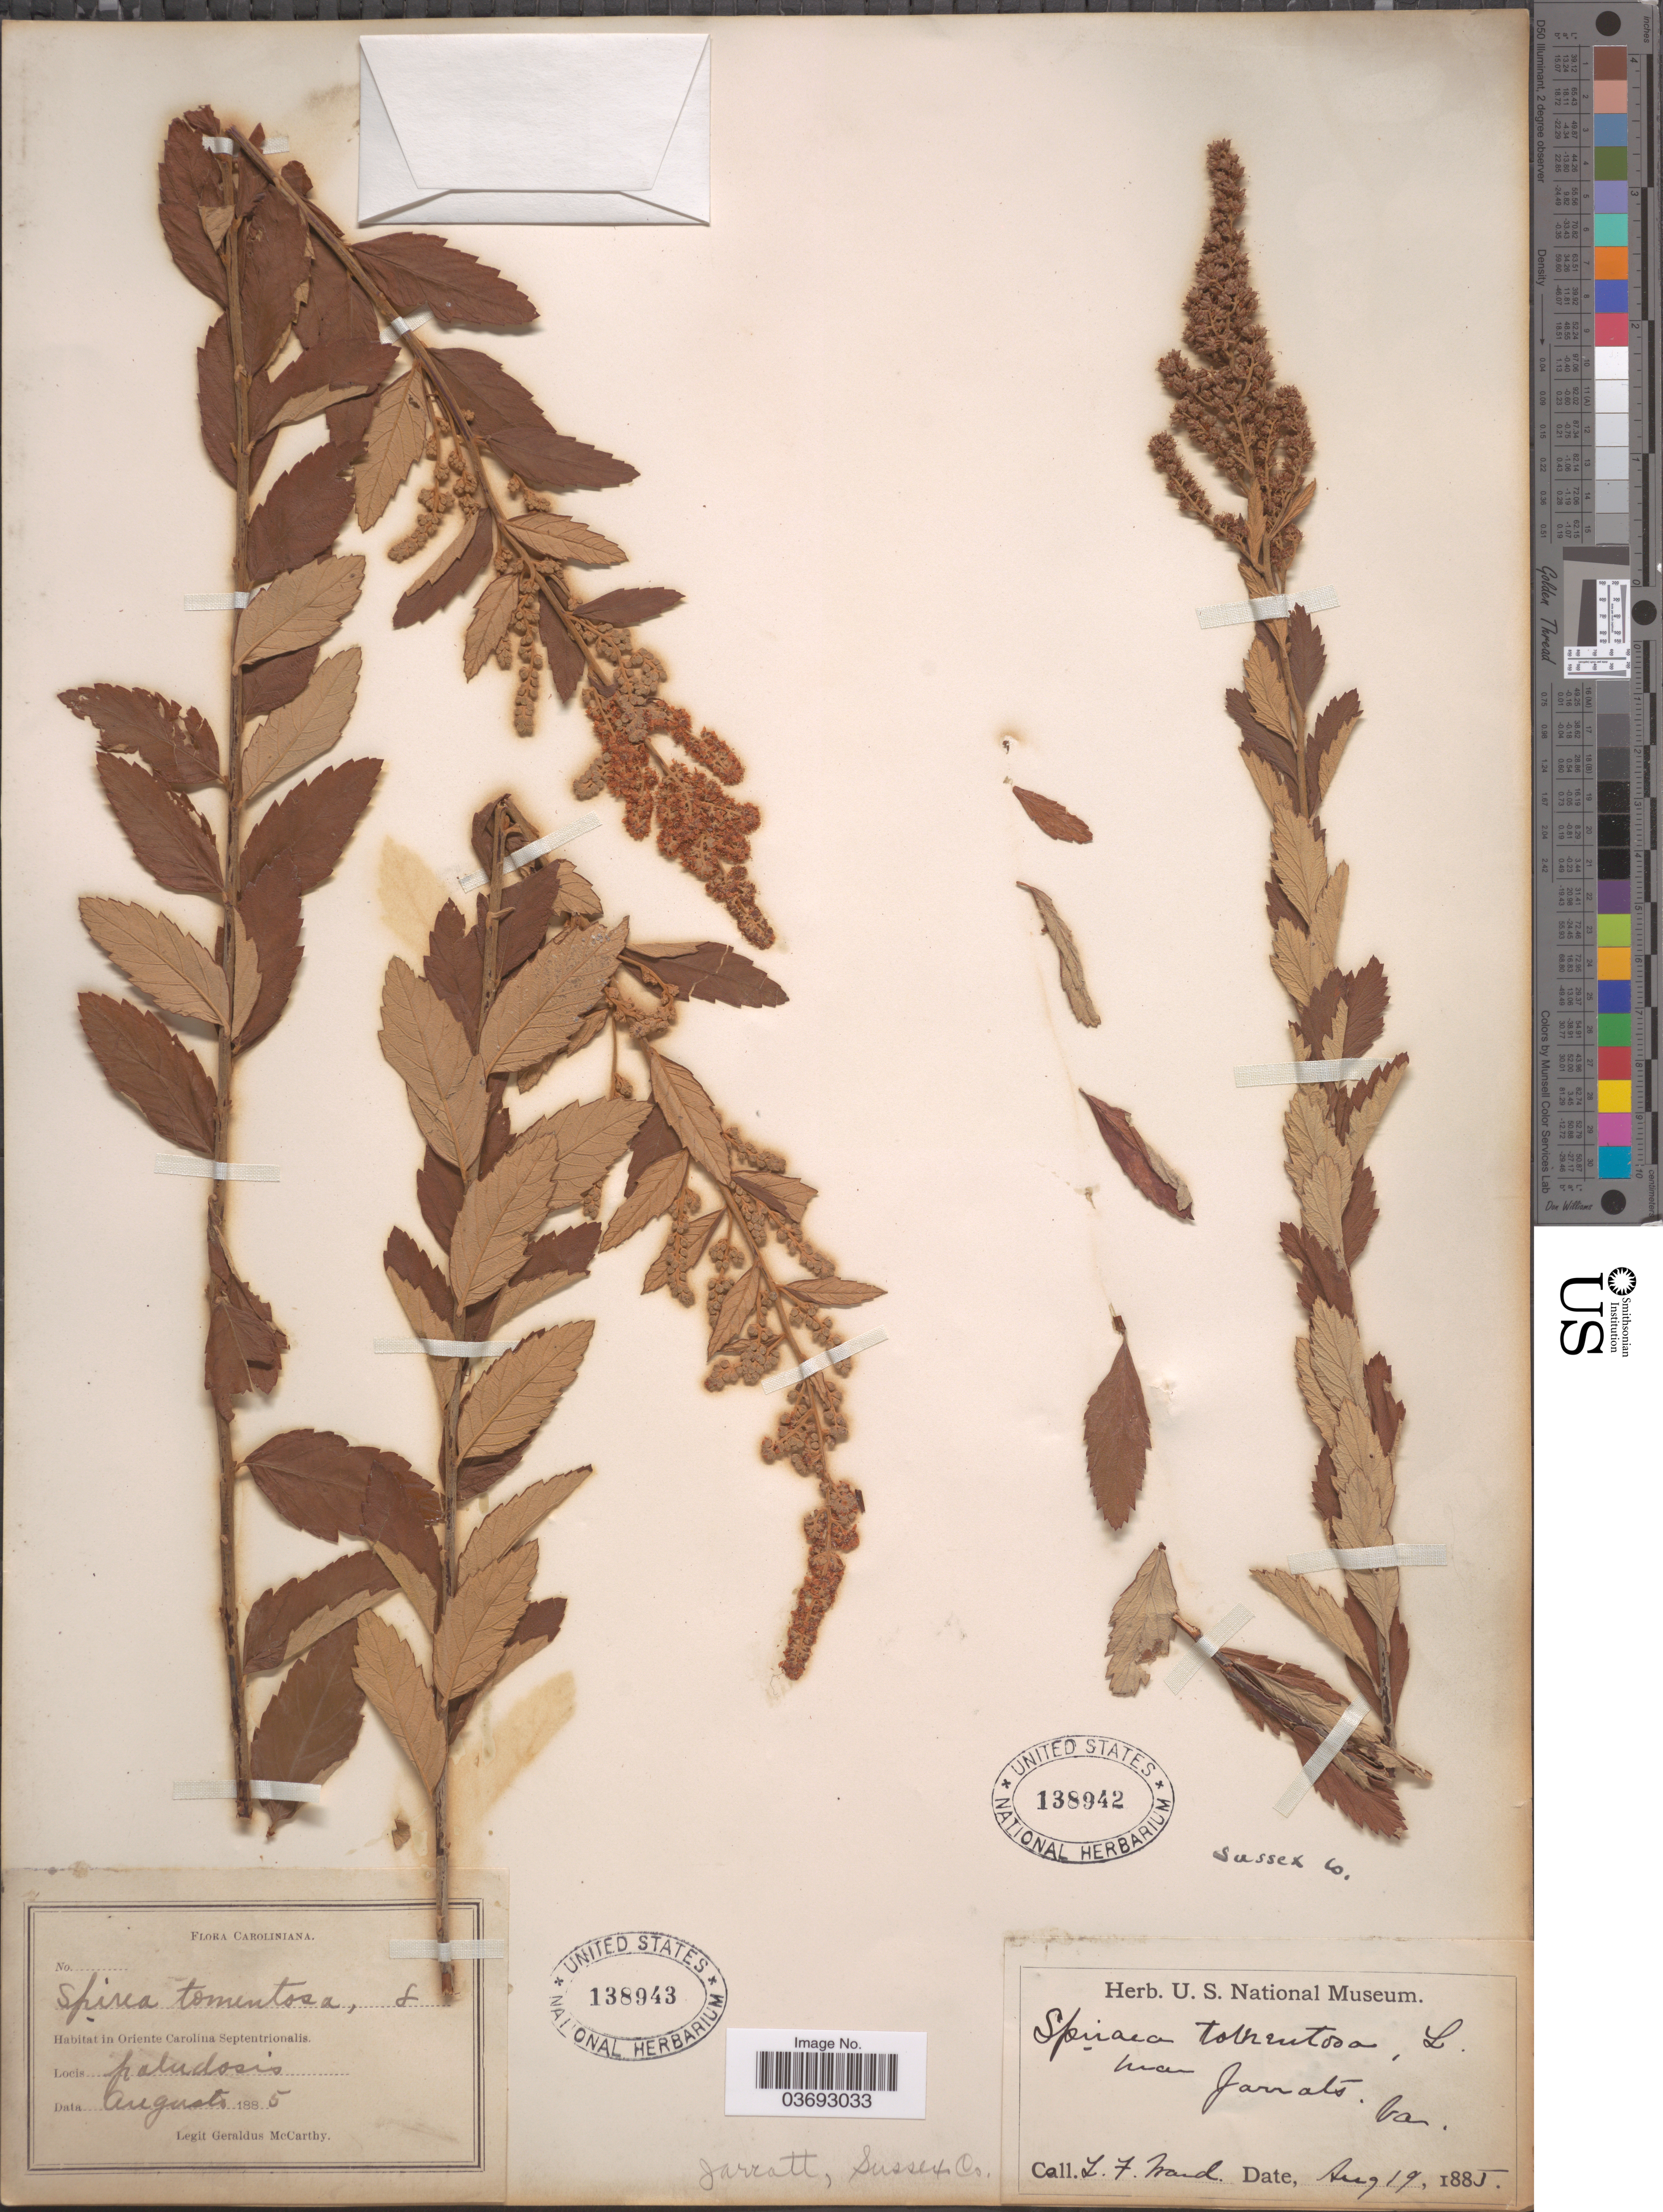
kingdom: Plantae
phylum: Tracheophyta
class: Magnoliopsida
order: Rosales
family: Rosaceae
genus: Spiraea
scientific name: Spiraea tomentosa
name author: L.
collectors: M. McCarthy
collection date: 1885-08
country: United States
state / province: North Carolina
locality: Caroliniana. In Oriente Carolina Septentrionalis. Paludosis.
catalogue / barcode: US 138943